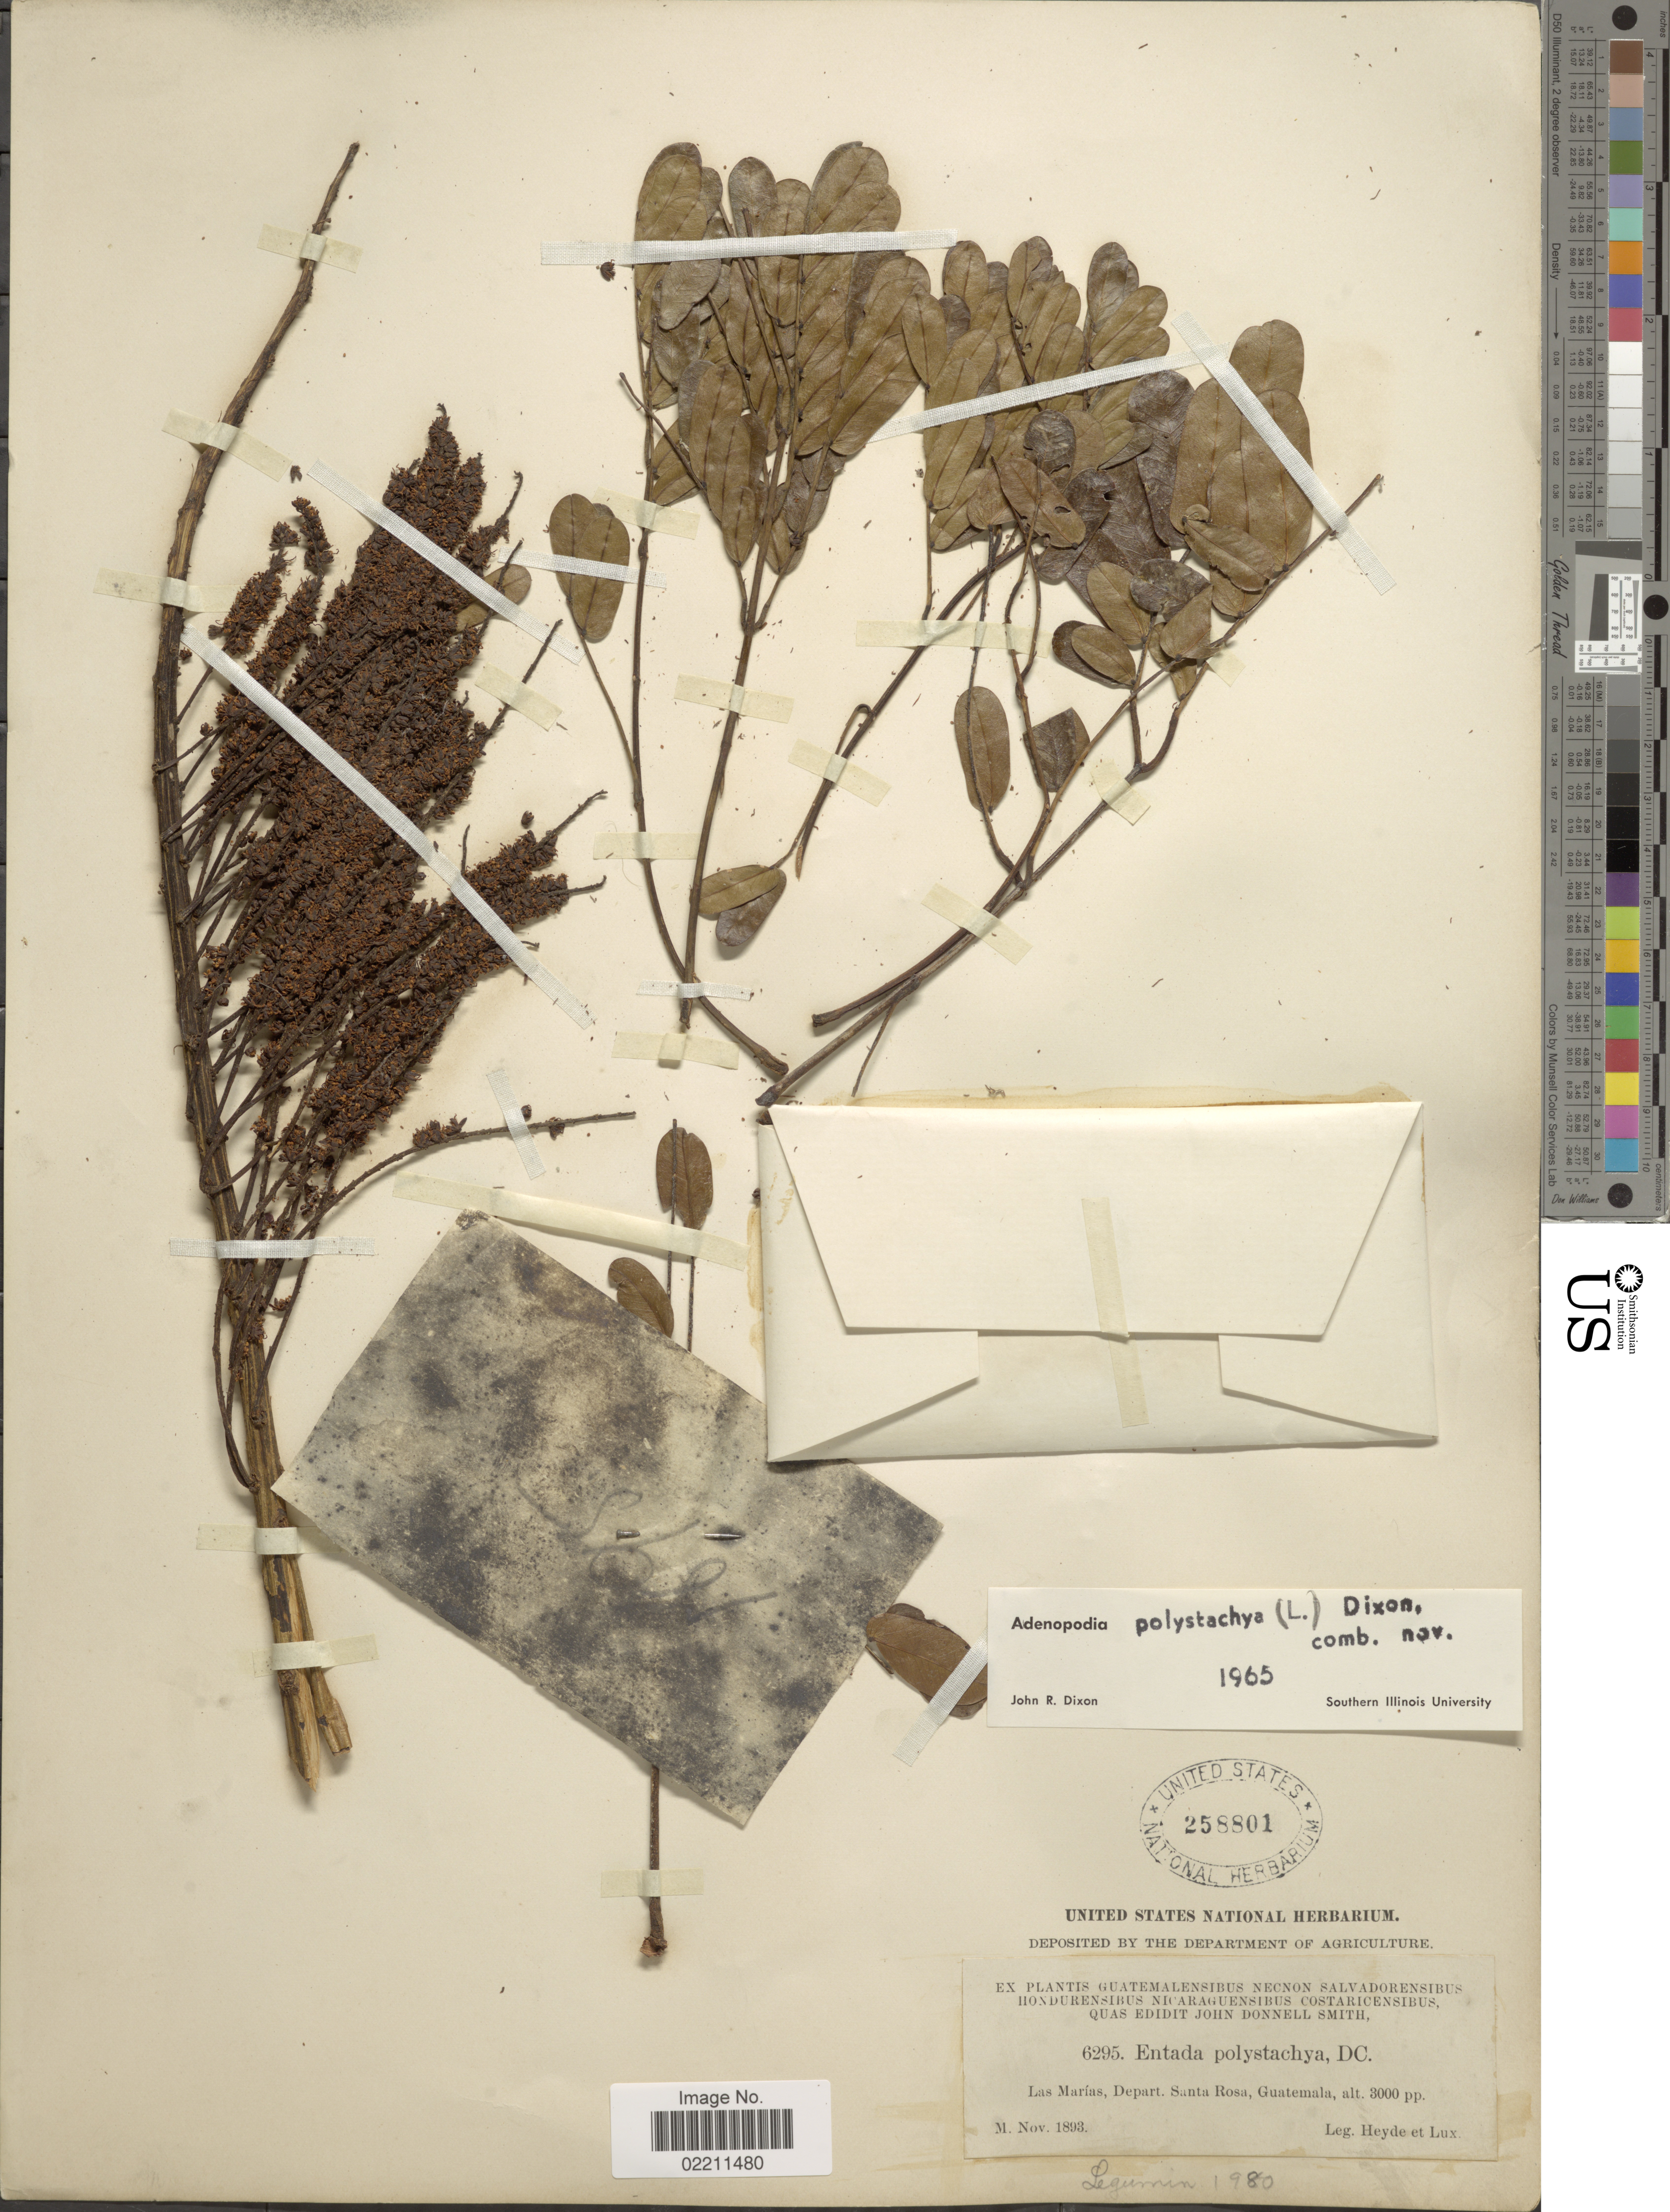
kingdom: Plantae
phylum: Tracheophyta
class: Magnoliopsida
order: Fabales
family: Fabaceae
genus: Entada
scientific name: Entada polystachya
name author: (L.) DC.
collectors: Heyde & Lux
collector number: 6295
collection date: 1893-11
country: Guatemala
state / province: Santa Rosa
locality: Las Marias, Depart. Santa Rosa, Guatemala.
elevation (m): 914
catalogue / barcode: US 258801